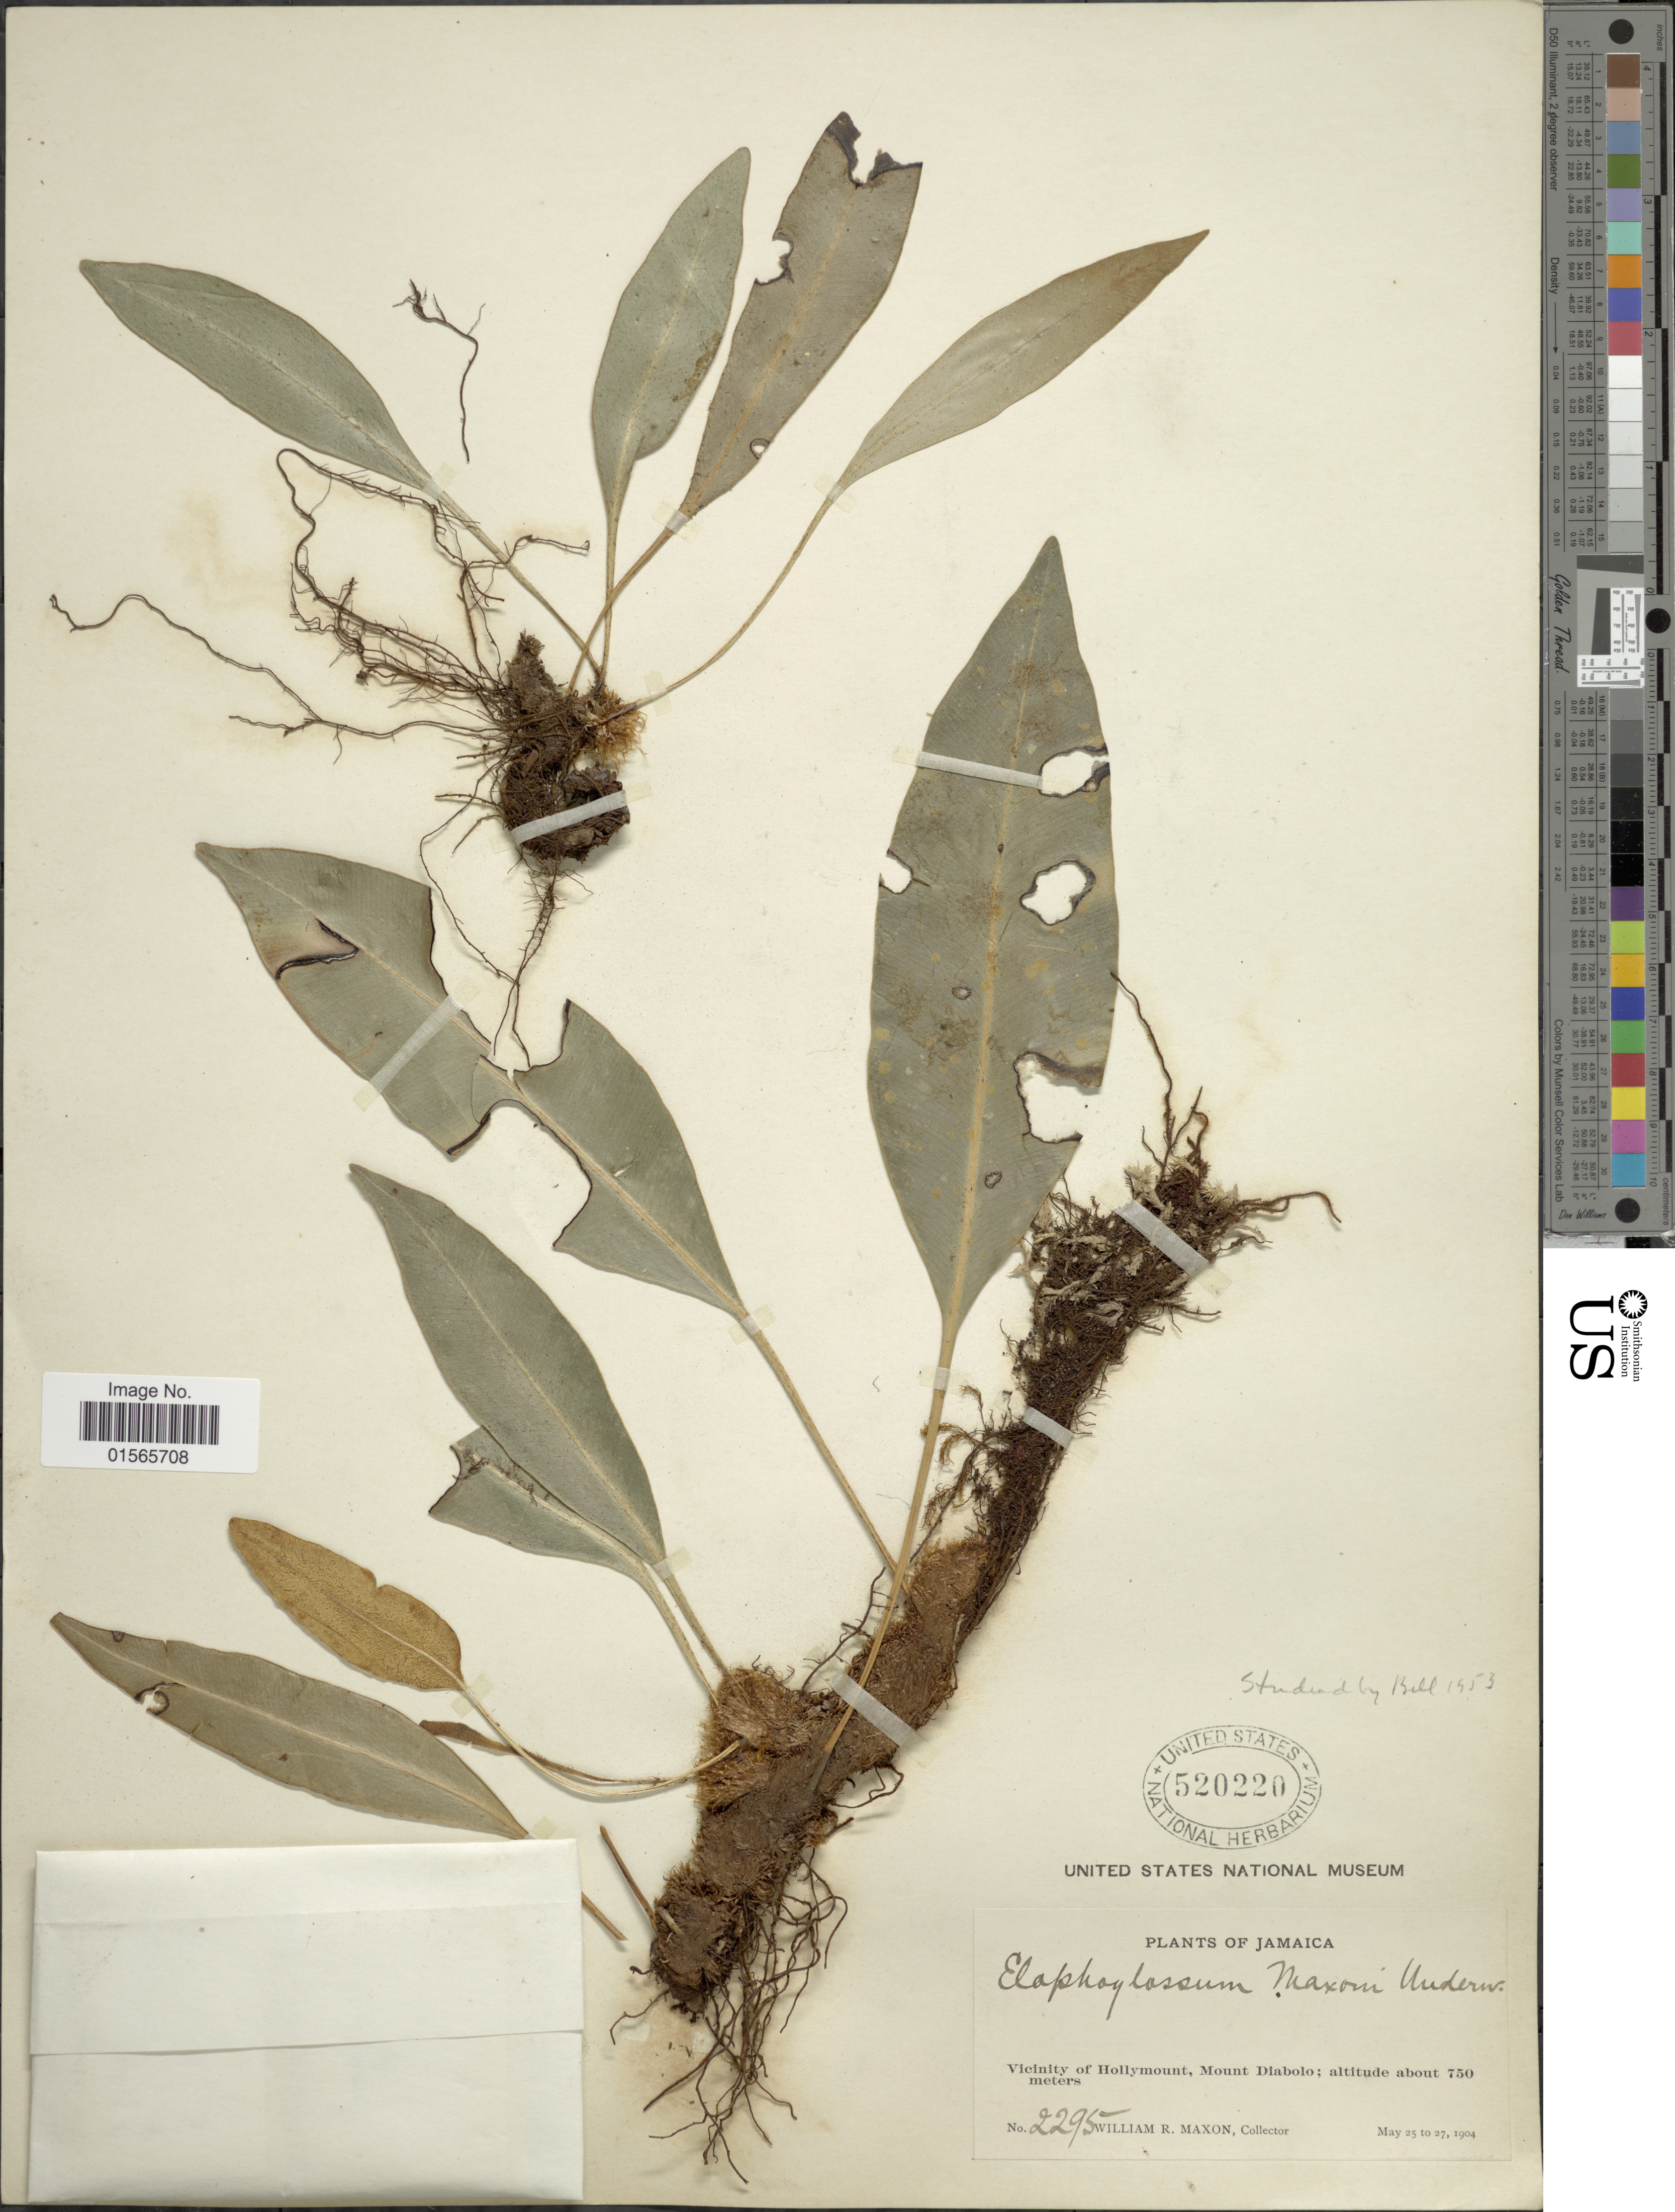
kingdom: Plantae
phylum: Tracheophyta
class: Polypodiopsida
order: Polypodiales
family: Dryopteridaceae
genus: Elaphoglossum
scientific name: Elaphoglossum maxonii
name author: Underw. ex C.V. Morton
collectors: W. R. Maxon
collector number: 2295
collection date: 1904-05-25/1904-05-27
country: Jamaica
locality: Vicinity of Hollymount, Mount Diabolo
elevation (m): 750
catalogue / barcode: US 520220